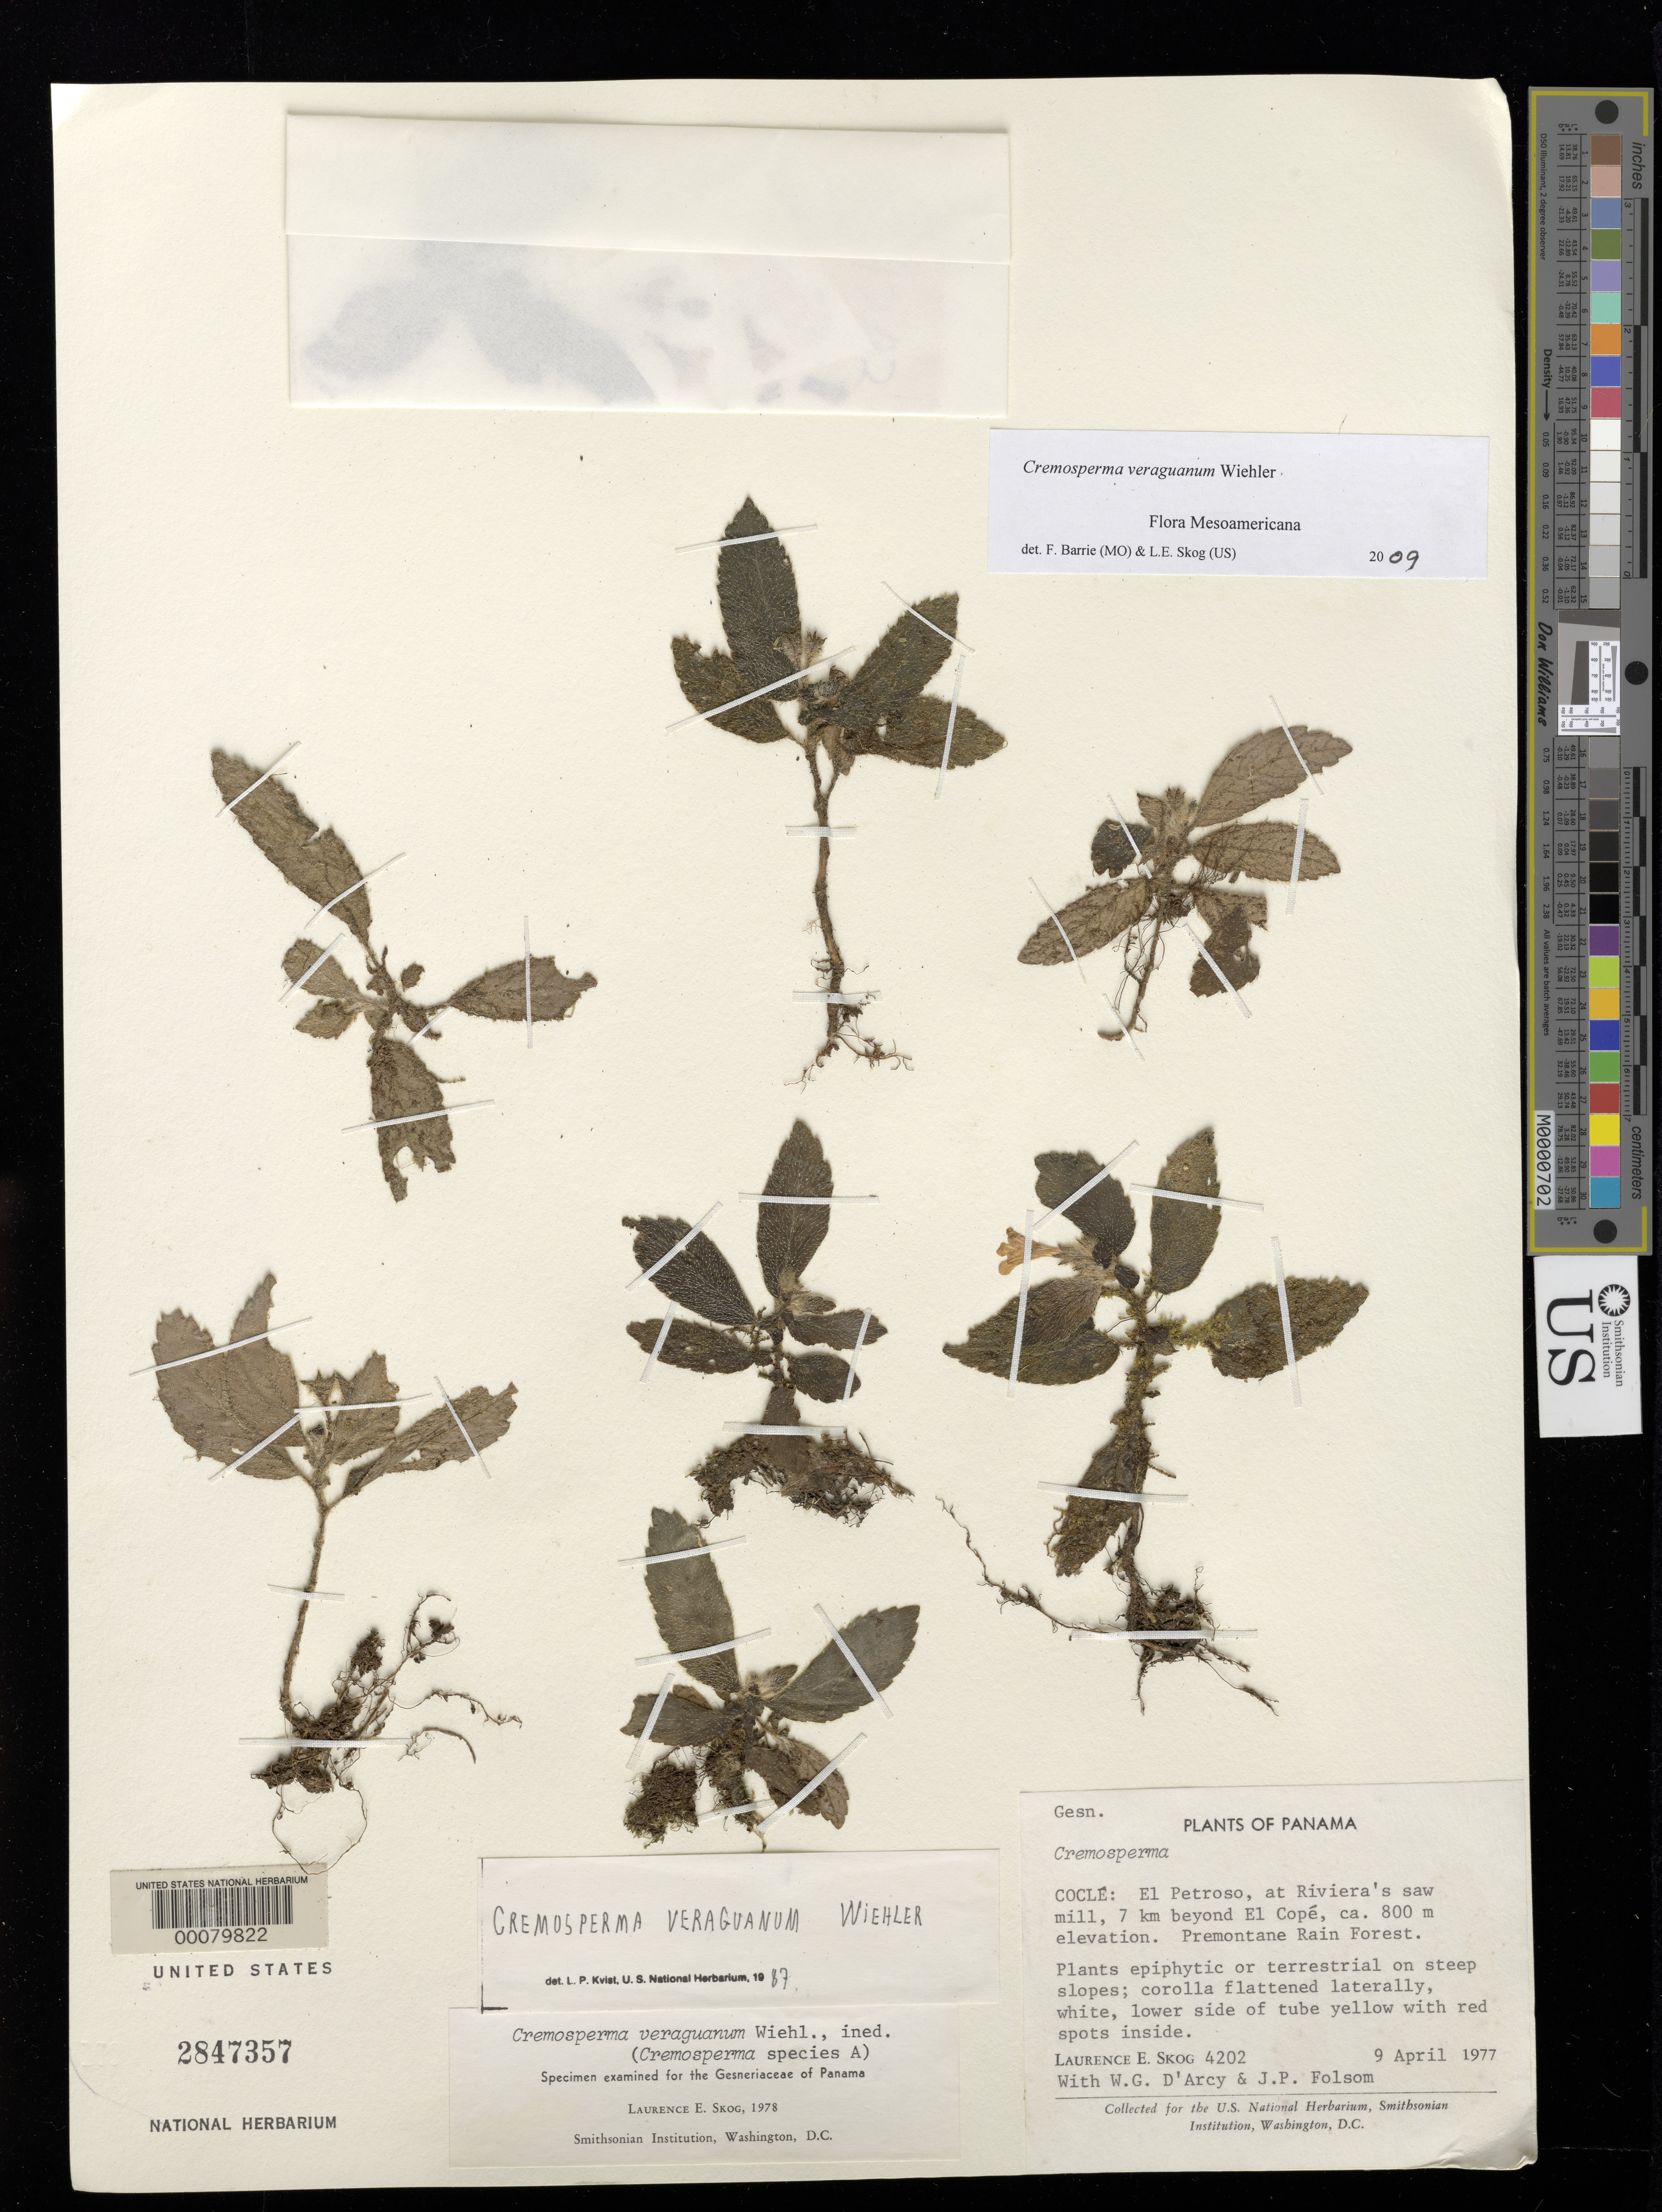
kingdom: Plantae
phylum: Tracheophyta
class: Magnoliopsida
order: Lamiales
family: Gesneriaceae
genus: Cremosperma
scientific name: Cremosperma veraguanum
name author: Wiehler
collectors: L. E. Skog, W. G. D'Arcy & J. P. Folsom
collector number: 4202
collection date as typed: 09 Apr 1977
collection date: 1977-04-09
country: Panama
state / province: Coclé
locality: El Petroso, at Riviera's saw mill, 7 km beyond El Cope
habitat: Premontane rain forest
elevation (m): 800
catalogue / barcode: US 2847357